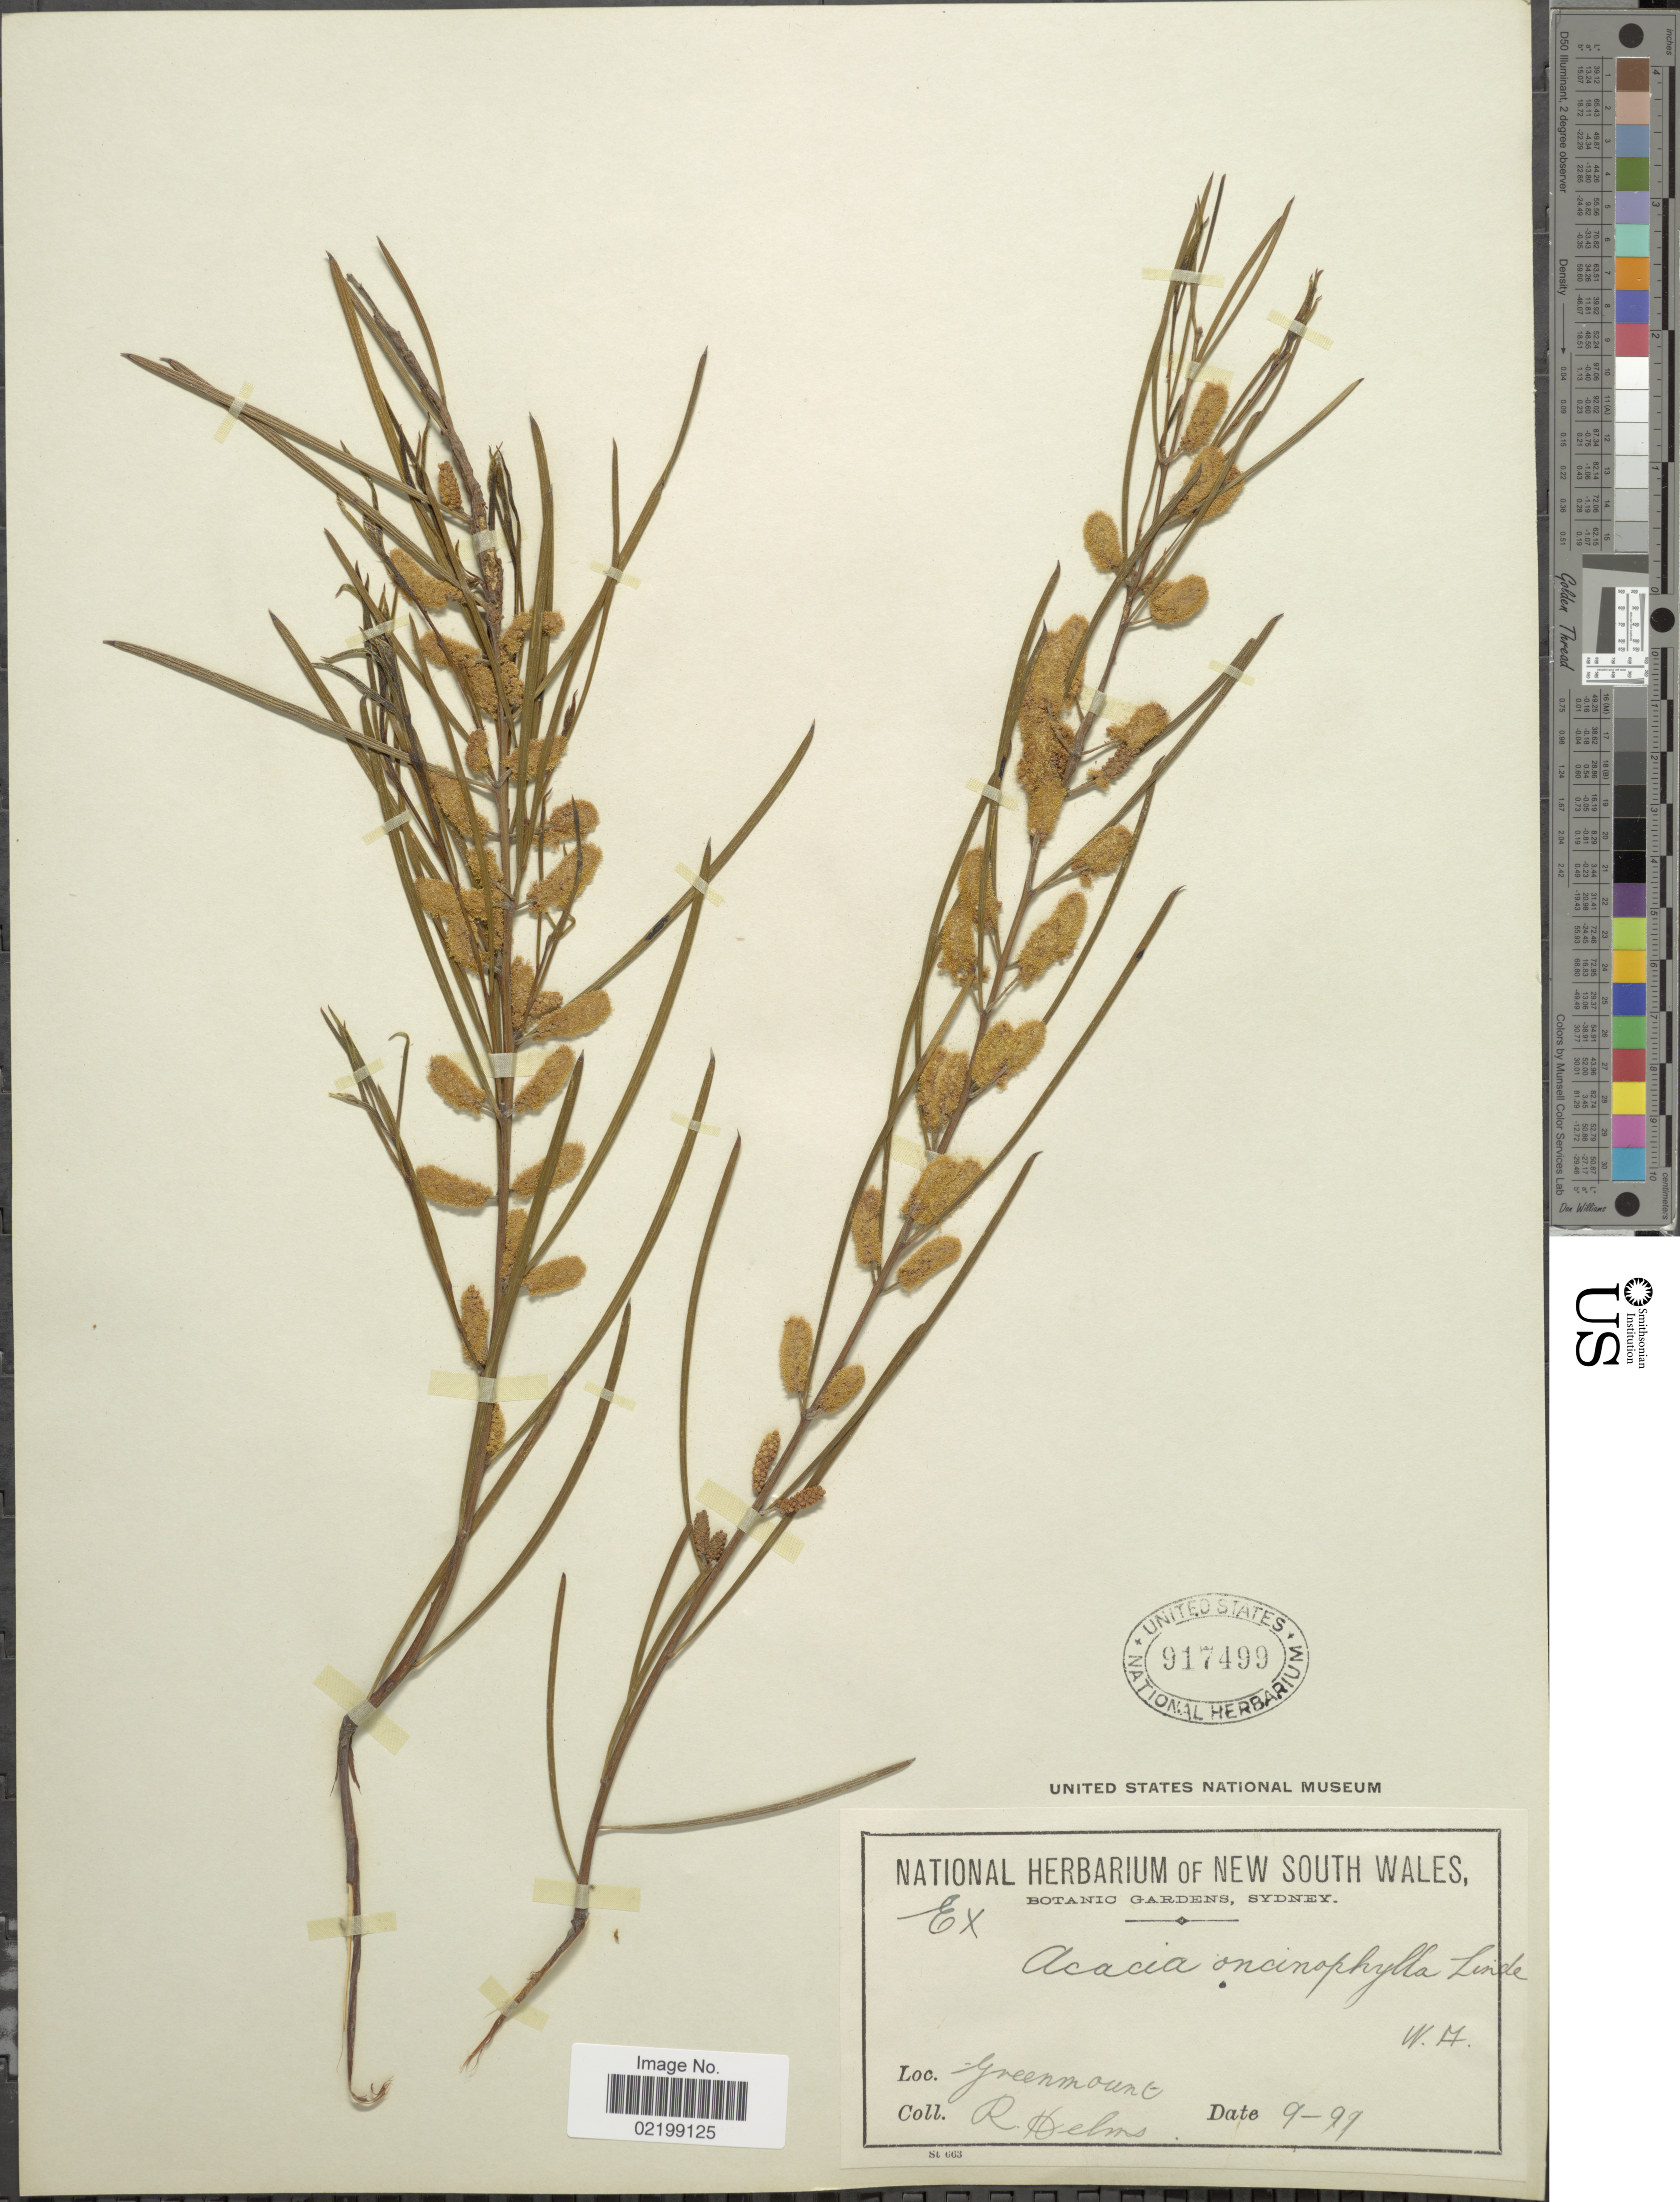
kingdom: Plantae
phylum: Tracheophyta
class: Magnoliopsida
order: Fabales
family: Fabaceae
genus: Acacia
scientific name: Acacia oncinophylla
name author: Benth.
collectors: R. Helms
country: Australia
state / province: Western Australia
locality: Greenmount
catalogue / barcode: US 917499